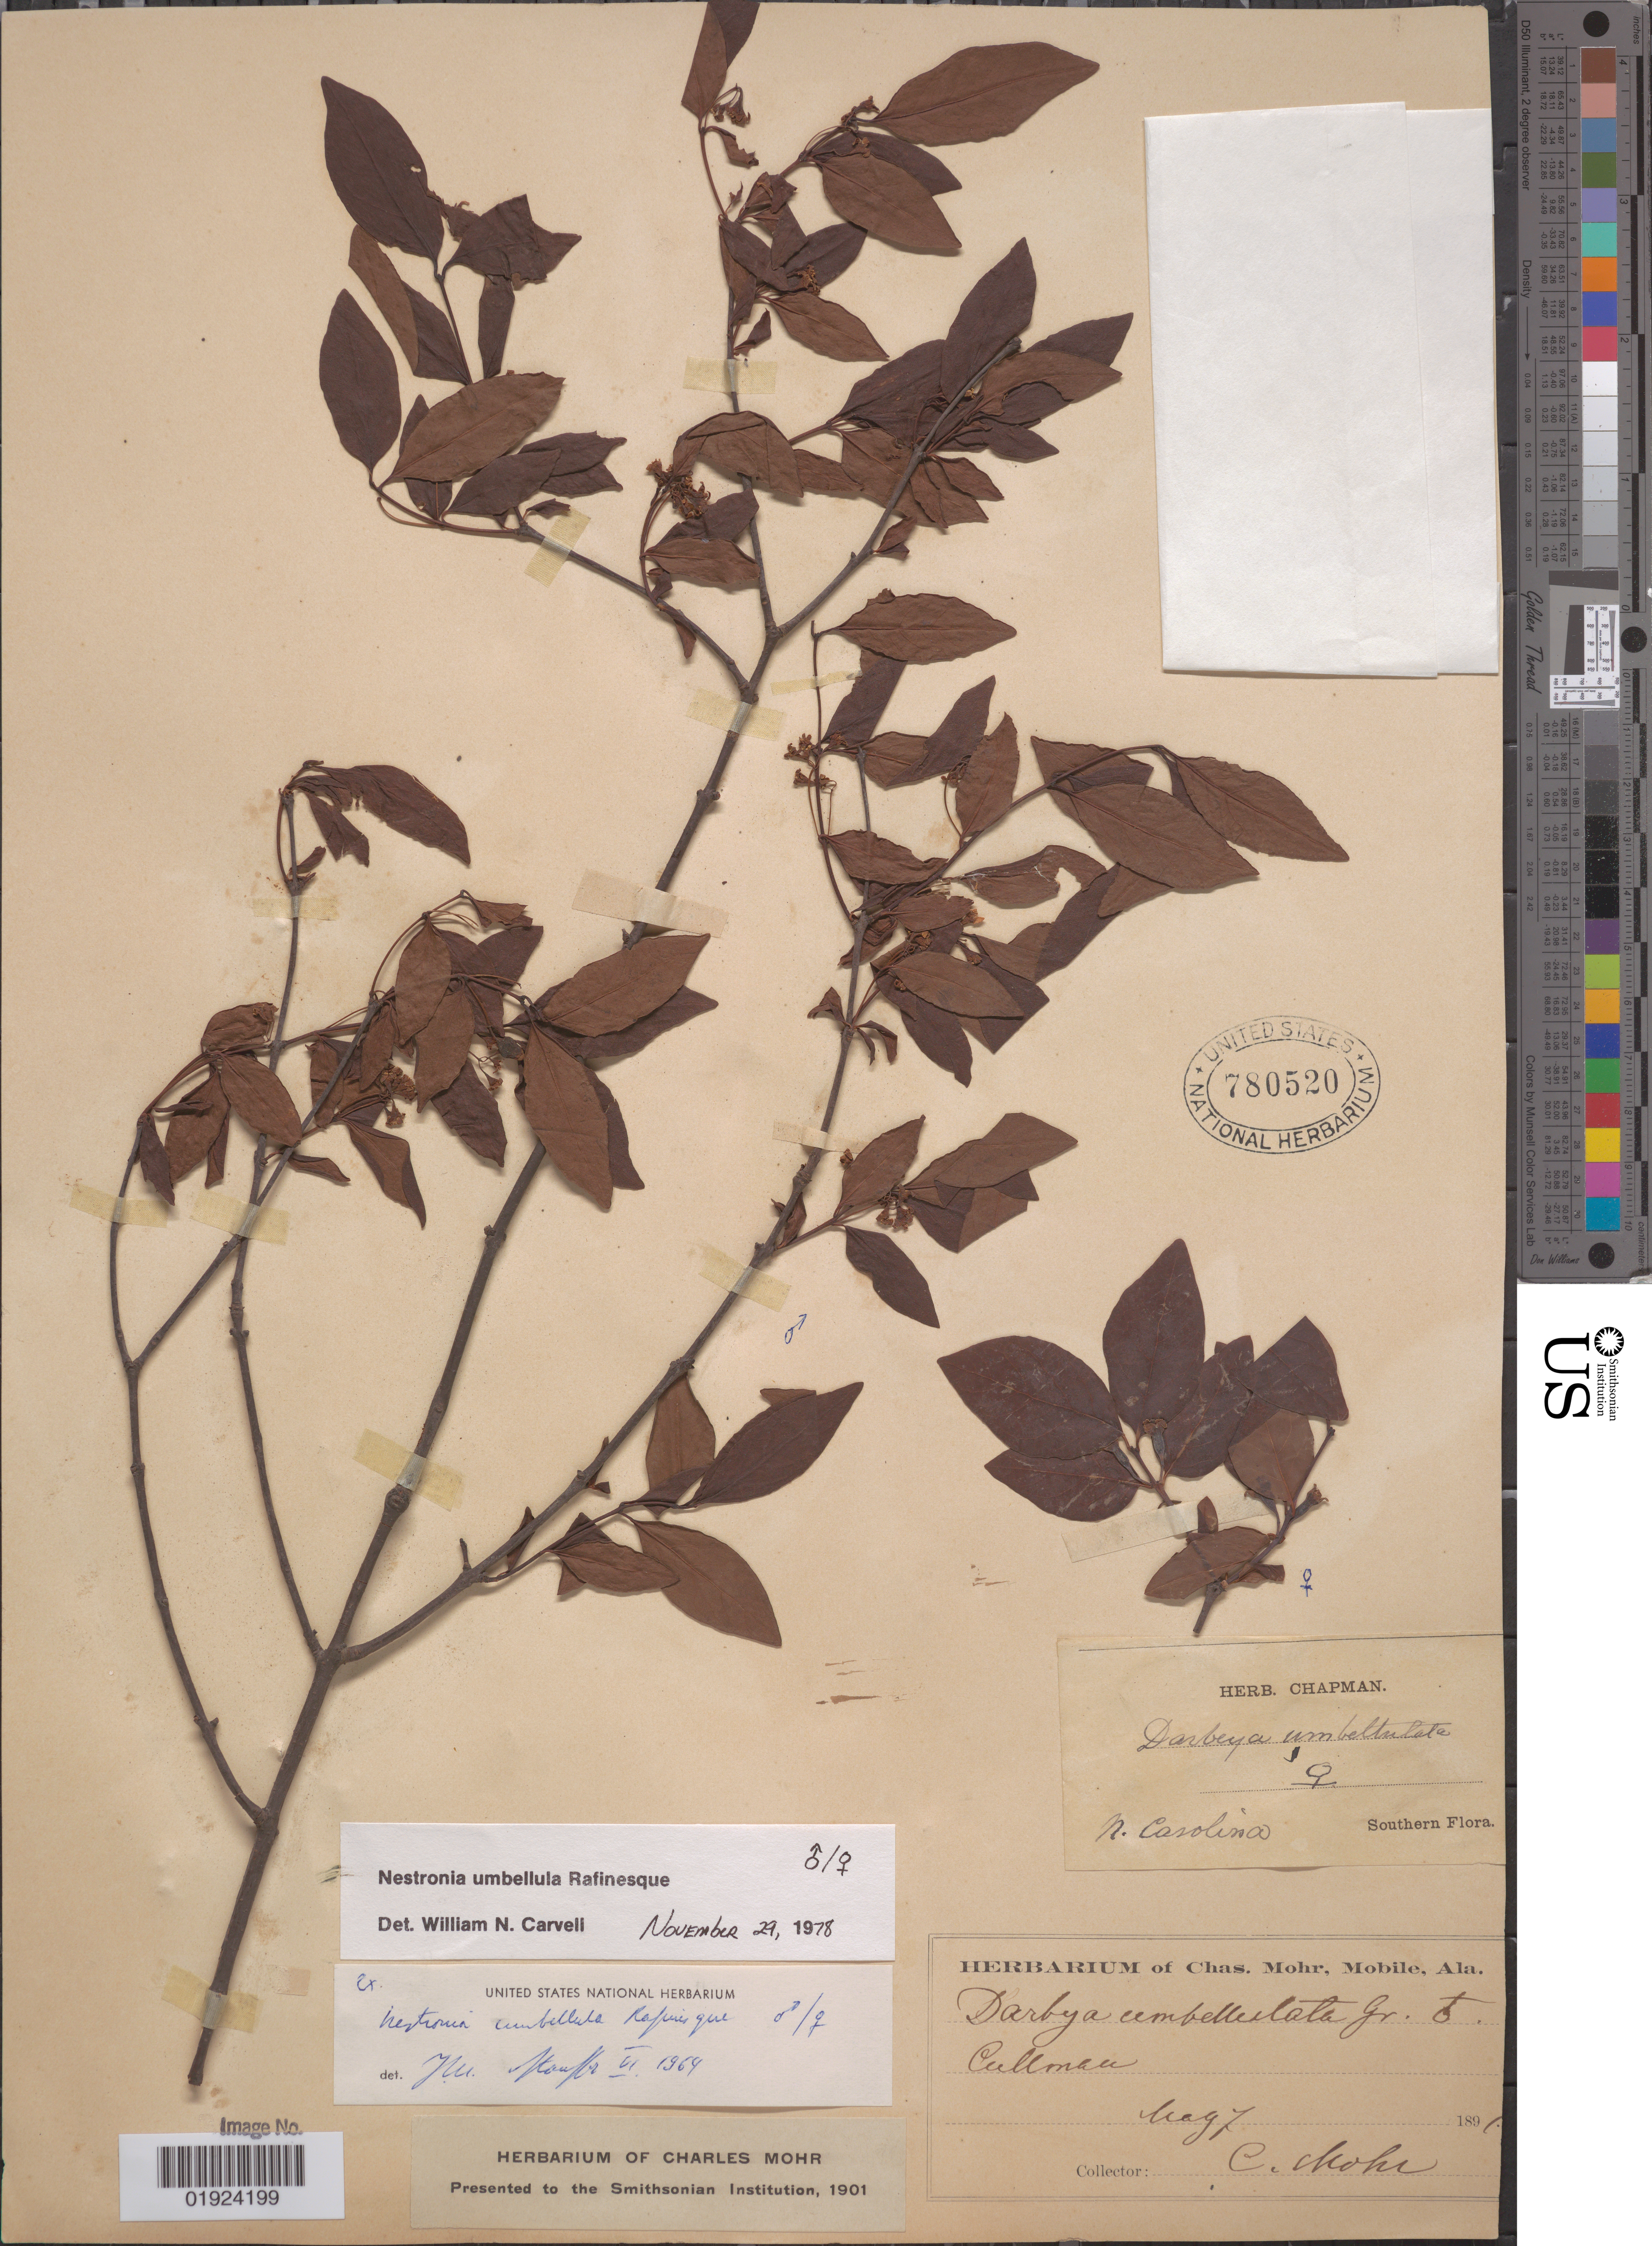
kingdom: Plantae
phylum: Tracheophyta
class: Magnoliopsida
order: Santalales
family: Santalaceae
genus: Nestronia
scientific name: Nestronia umbellula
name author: Raf.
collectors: ex herb. Chapman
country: United States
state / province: North Carolina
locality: Southern.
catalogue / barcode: US 780520-2